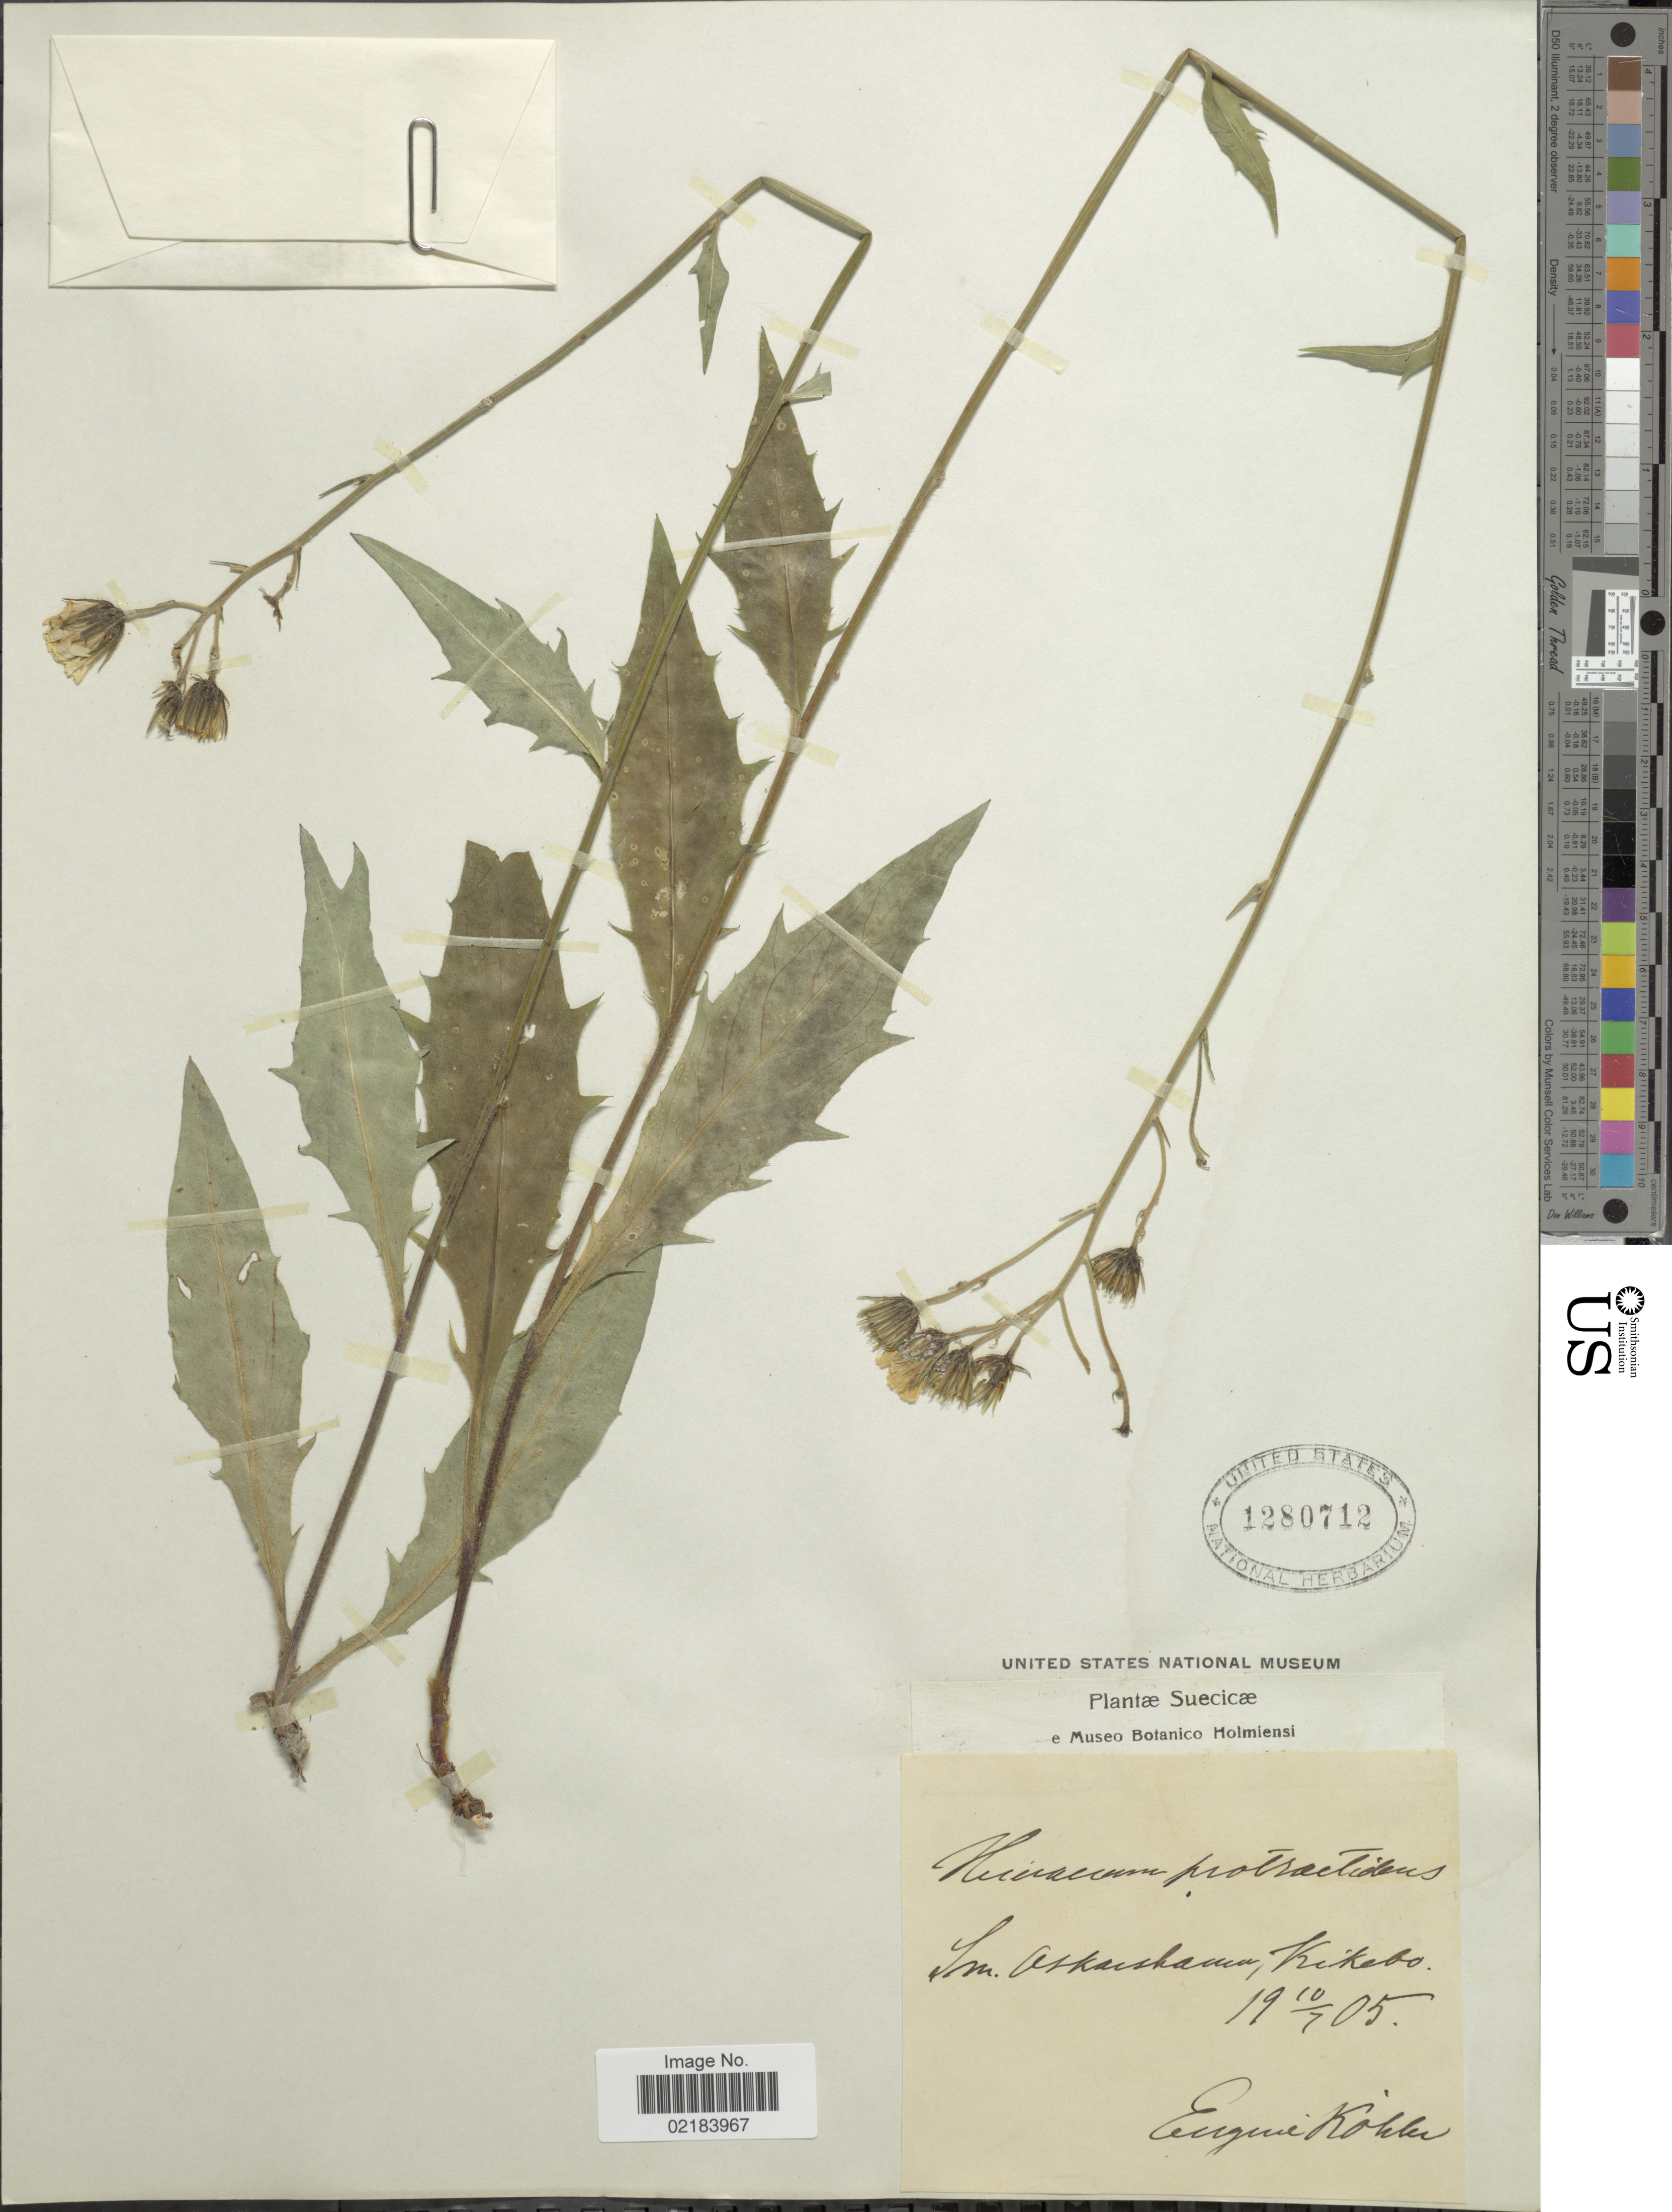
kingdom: Plantae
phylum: Tracheophyta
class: Magnoliopsida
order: Asterales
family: Asteraceae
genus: Hieracium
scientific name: Hieracium protractidens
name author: (Dahlst. ex Zahn) Johanss. & Sam.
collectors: E. Kohler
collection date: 1905-07-10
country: Sweden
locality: Suecicae. Sm. Oskarshamn Kikebo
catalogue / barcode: US 1280712